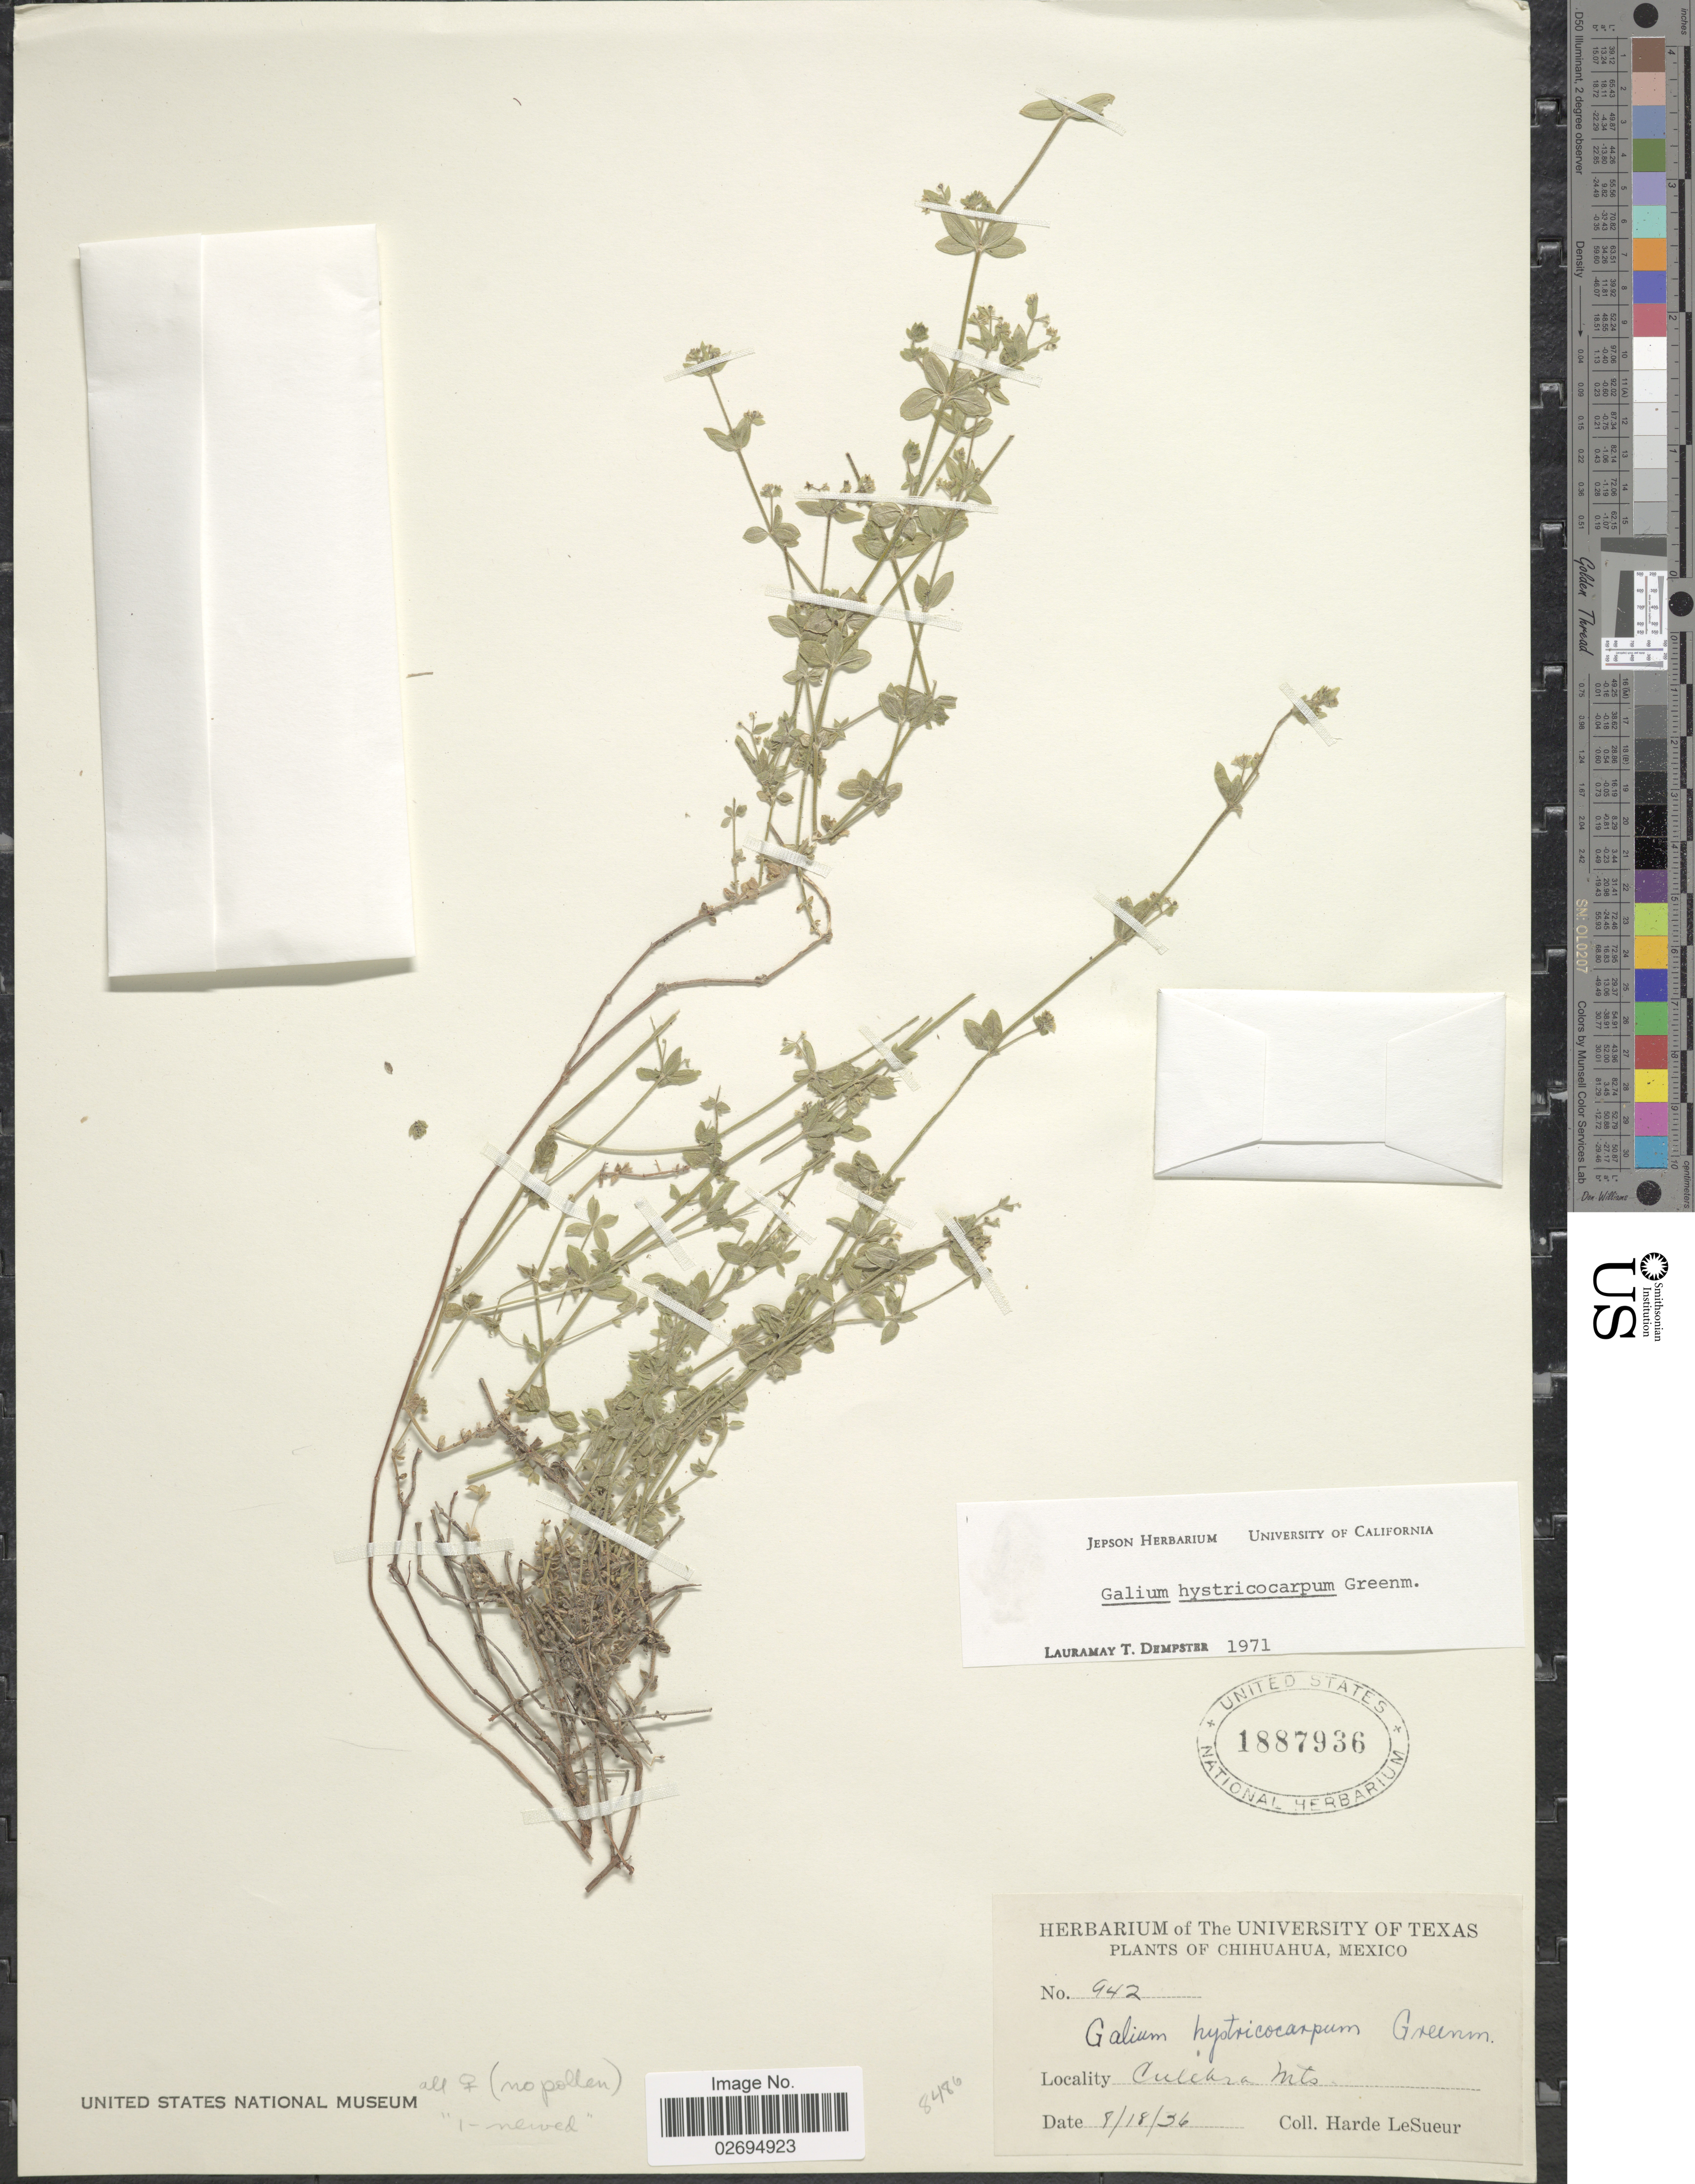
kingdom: Plantae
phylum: Tracheophyta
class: Magnoliopsida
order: Gentianales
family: Rubiaceae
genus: Galium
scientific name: Galium hystricocarpum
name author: Greenm.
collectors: H. LeSueur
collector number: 942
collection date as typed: Transcribed d/m/y: 18/8/36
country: Mexico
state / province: Chihuahua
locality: Culchra Mts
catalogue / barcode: US 1887936